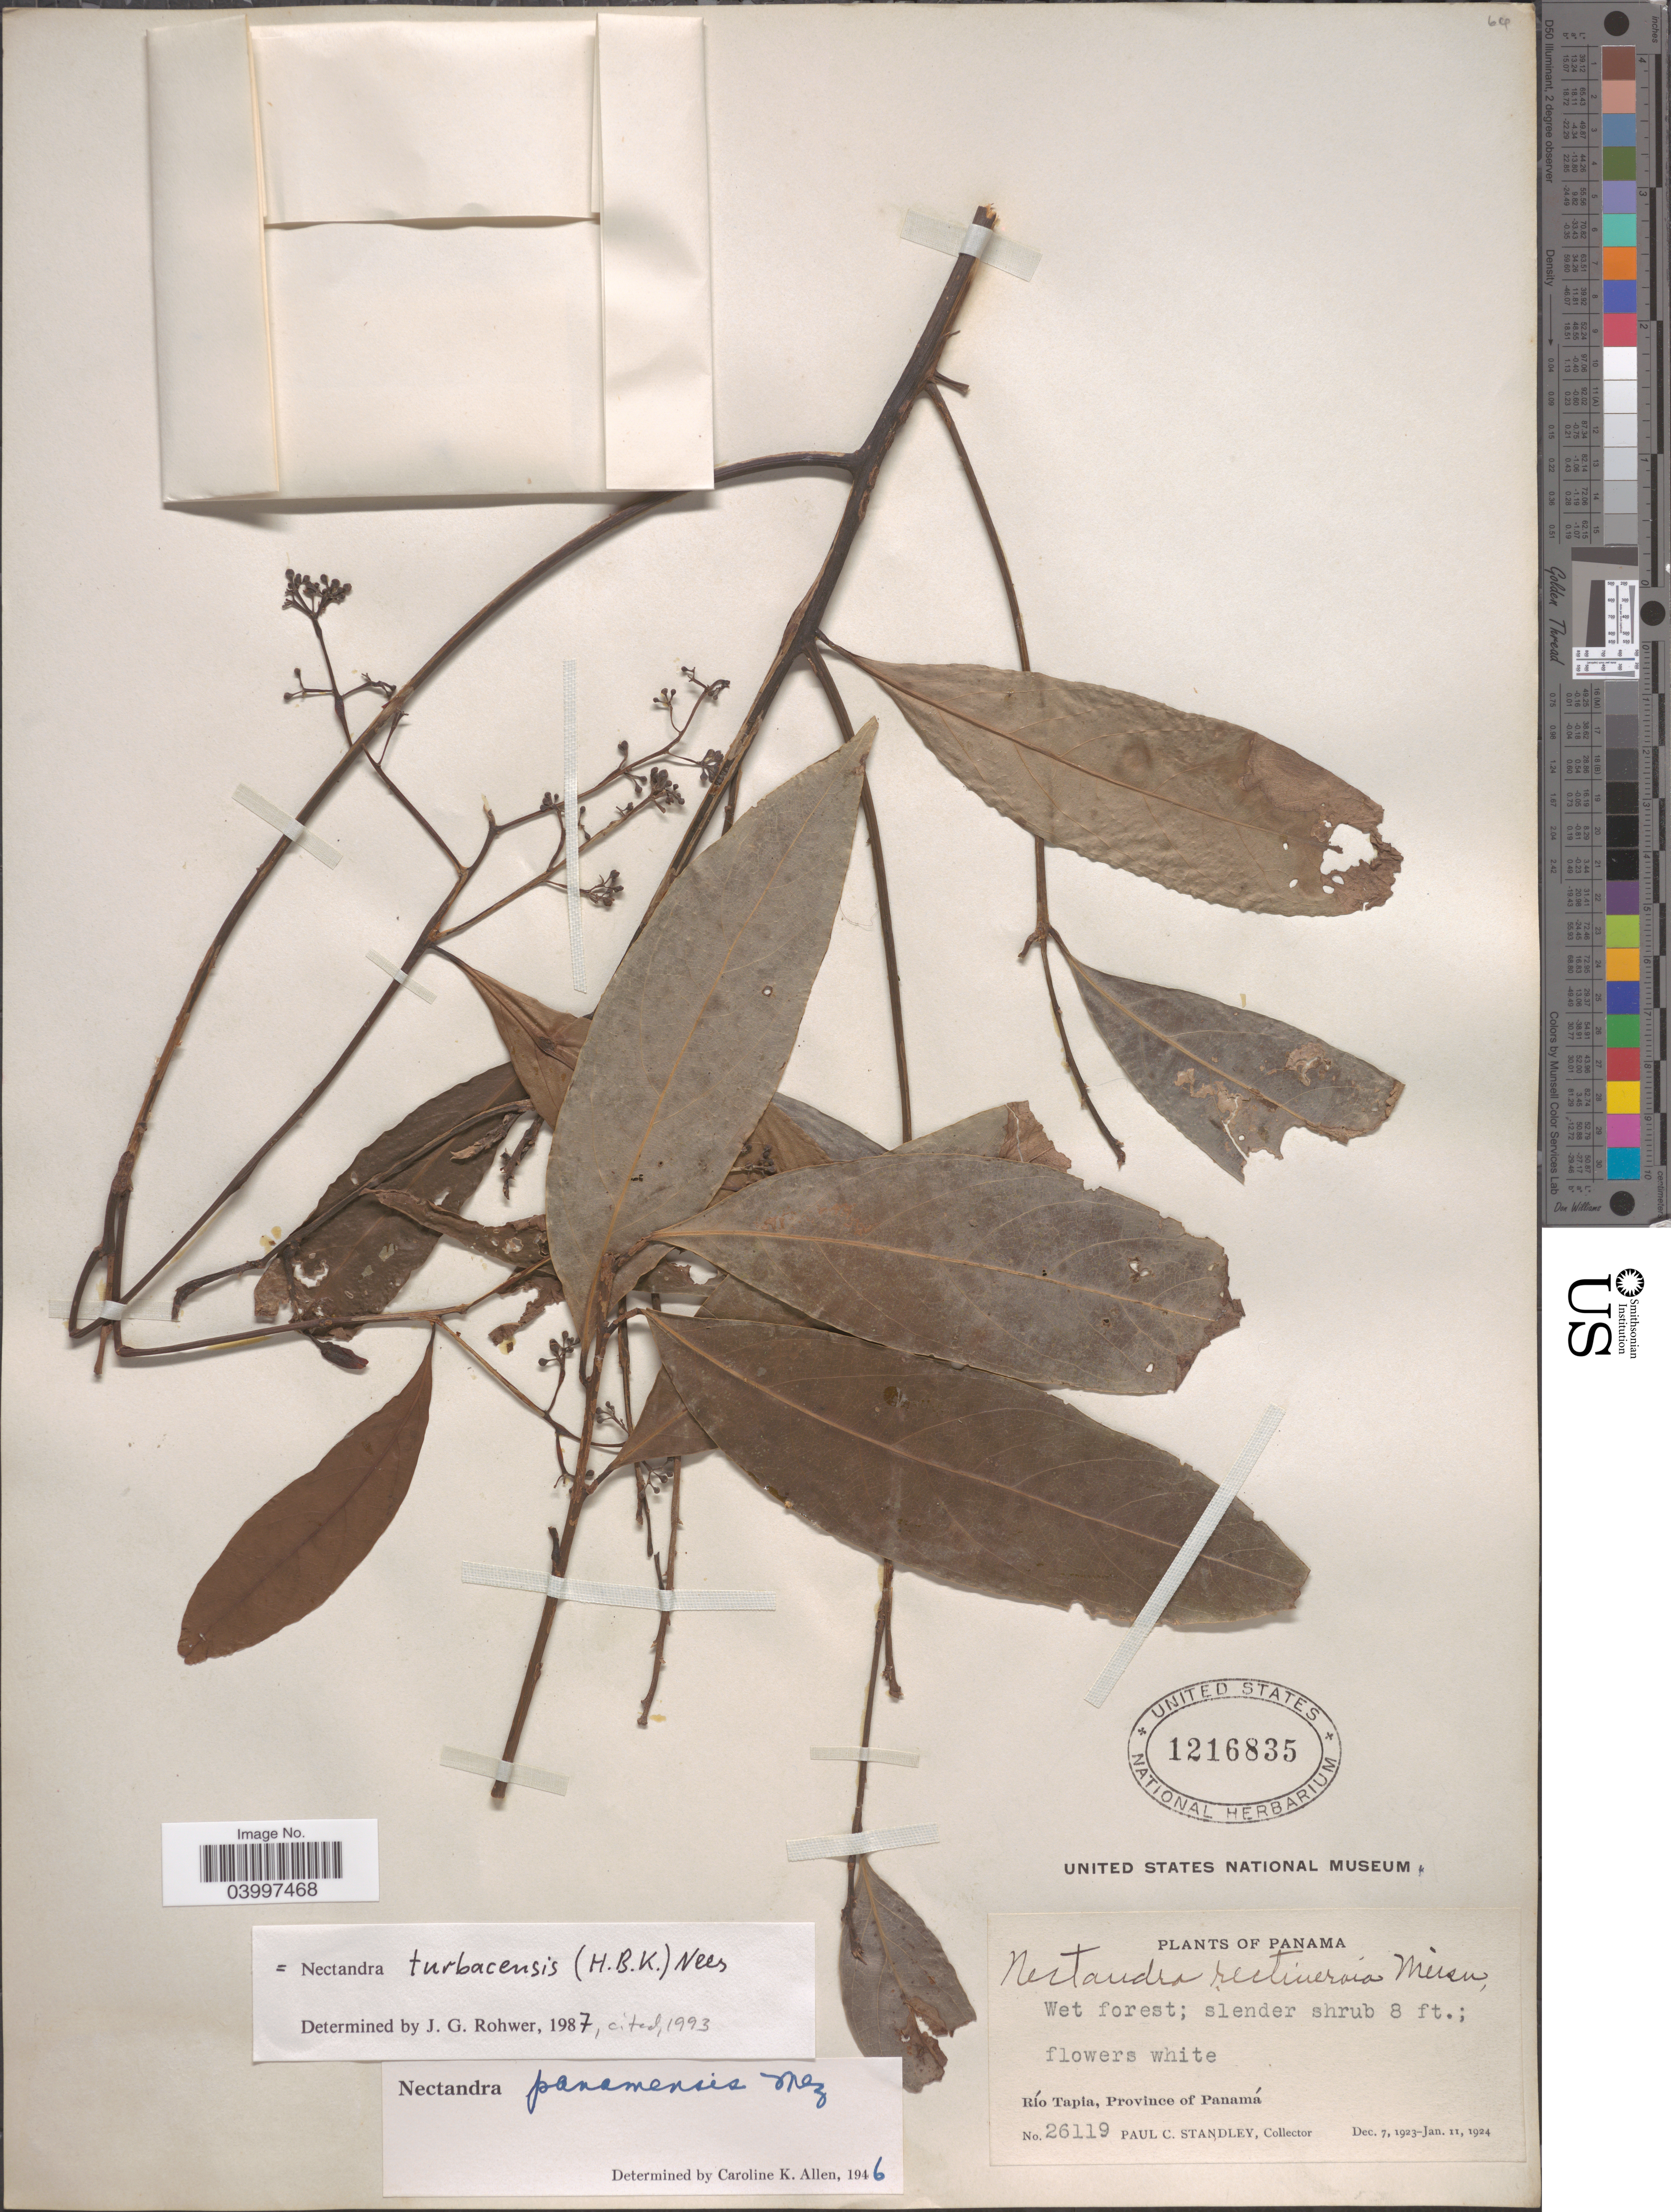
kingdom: Plantae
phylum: Tracheophyta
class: Magnoliopsida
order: Laurales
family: Lauraceae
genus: Nectandra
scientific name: Nectandra turbacensis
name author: (Kunth) Nees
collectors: P. C. Standley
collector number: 26119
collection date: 1923-12-07/1924-01-11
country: Panama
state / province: Panamá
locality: Río Tapia.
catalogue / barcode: US 1216835